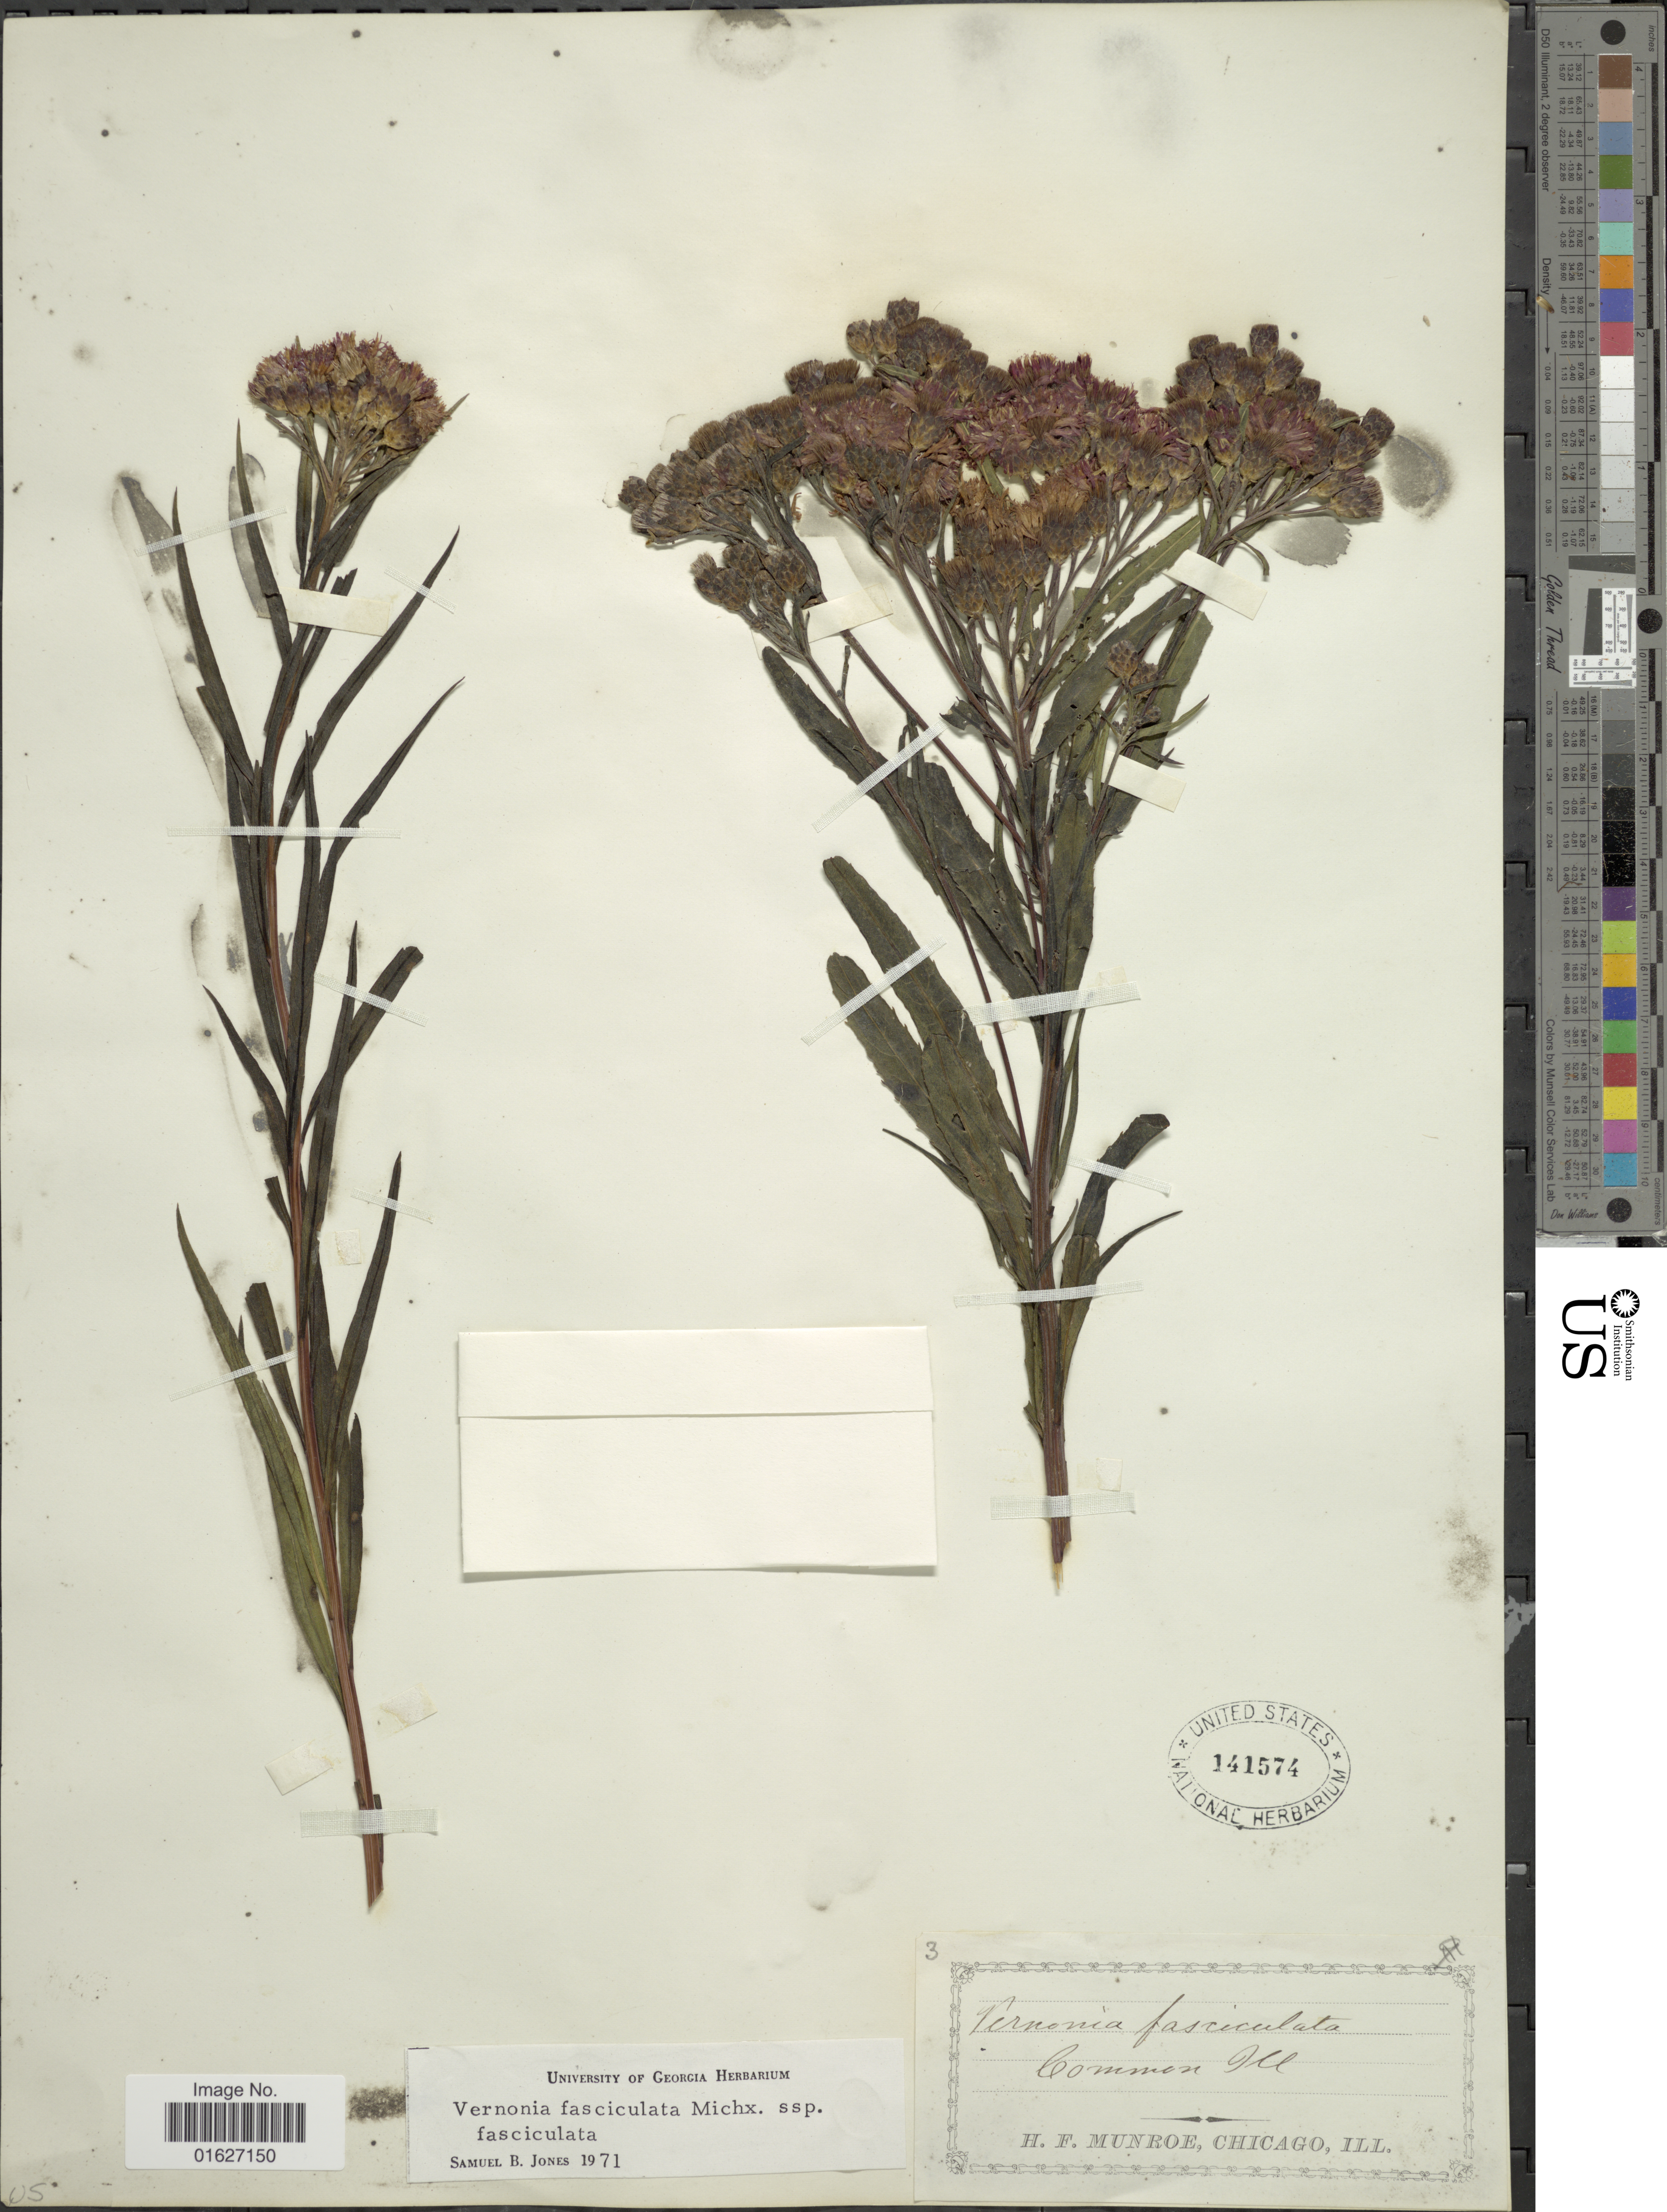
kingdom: Plantae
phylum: Tracheophyta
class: Magnoliopsida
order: Asterales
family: Asteraceae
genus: Vernonia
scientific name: Vernonia fasciculata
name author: Michx.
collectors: H. Munroe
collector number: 3?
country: United States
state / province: Illinois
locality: Chicago.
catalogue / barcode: US 141574